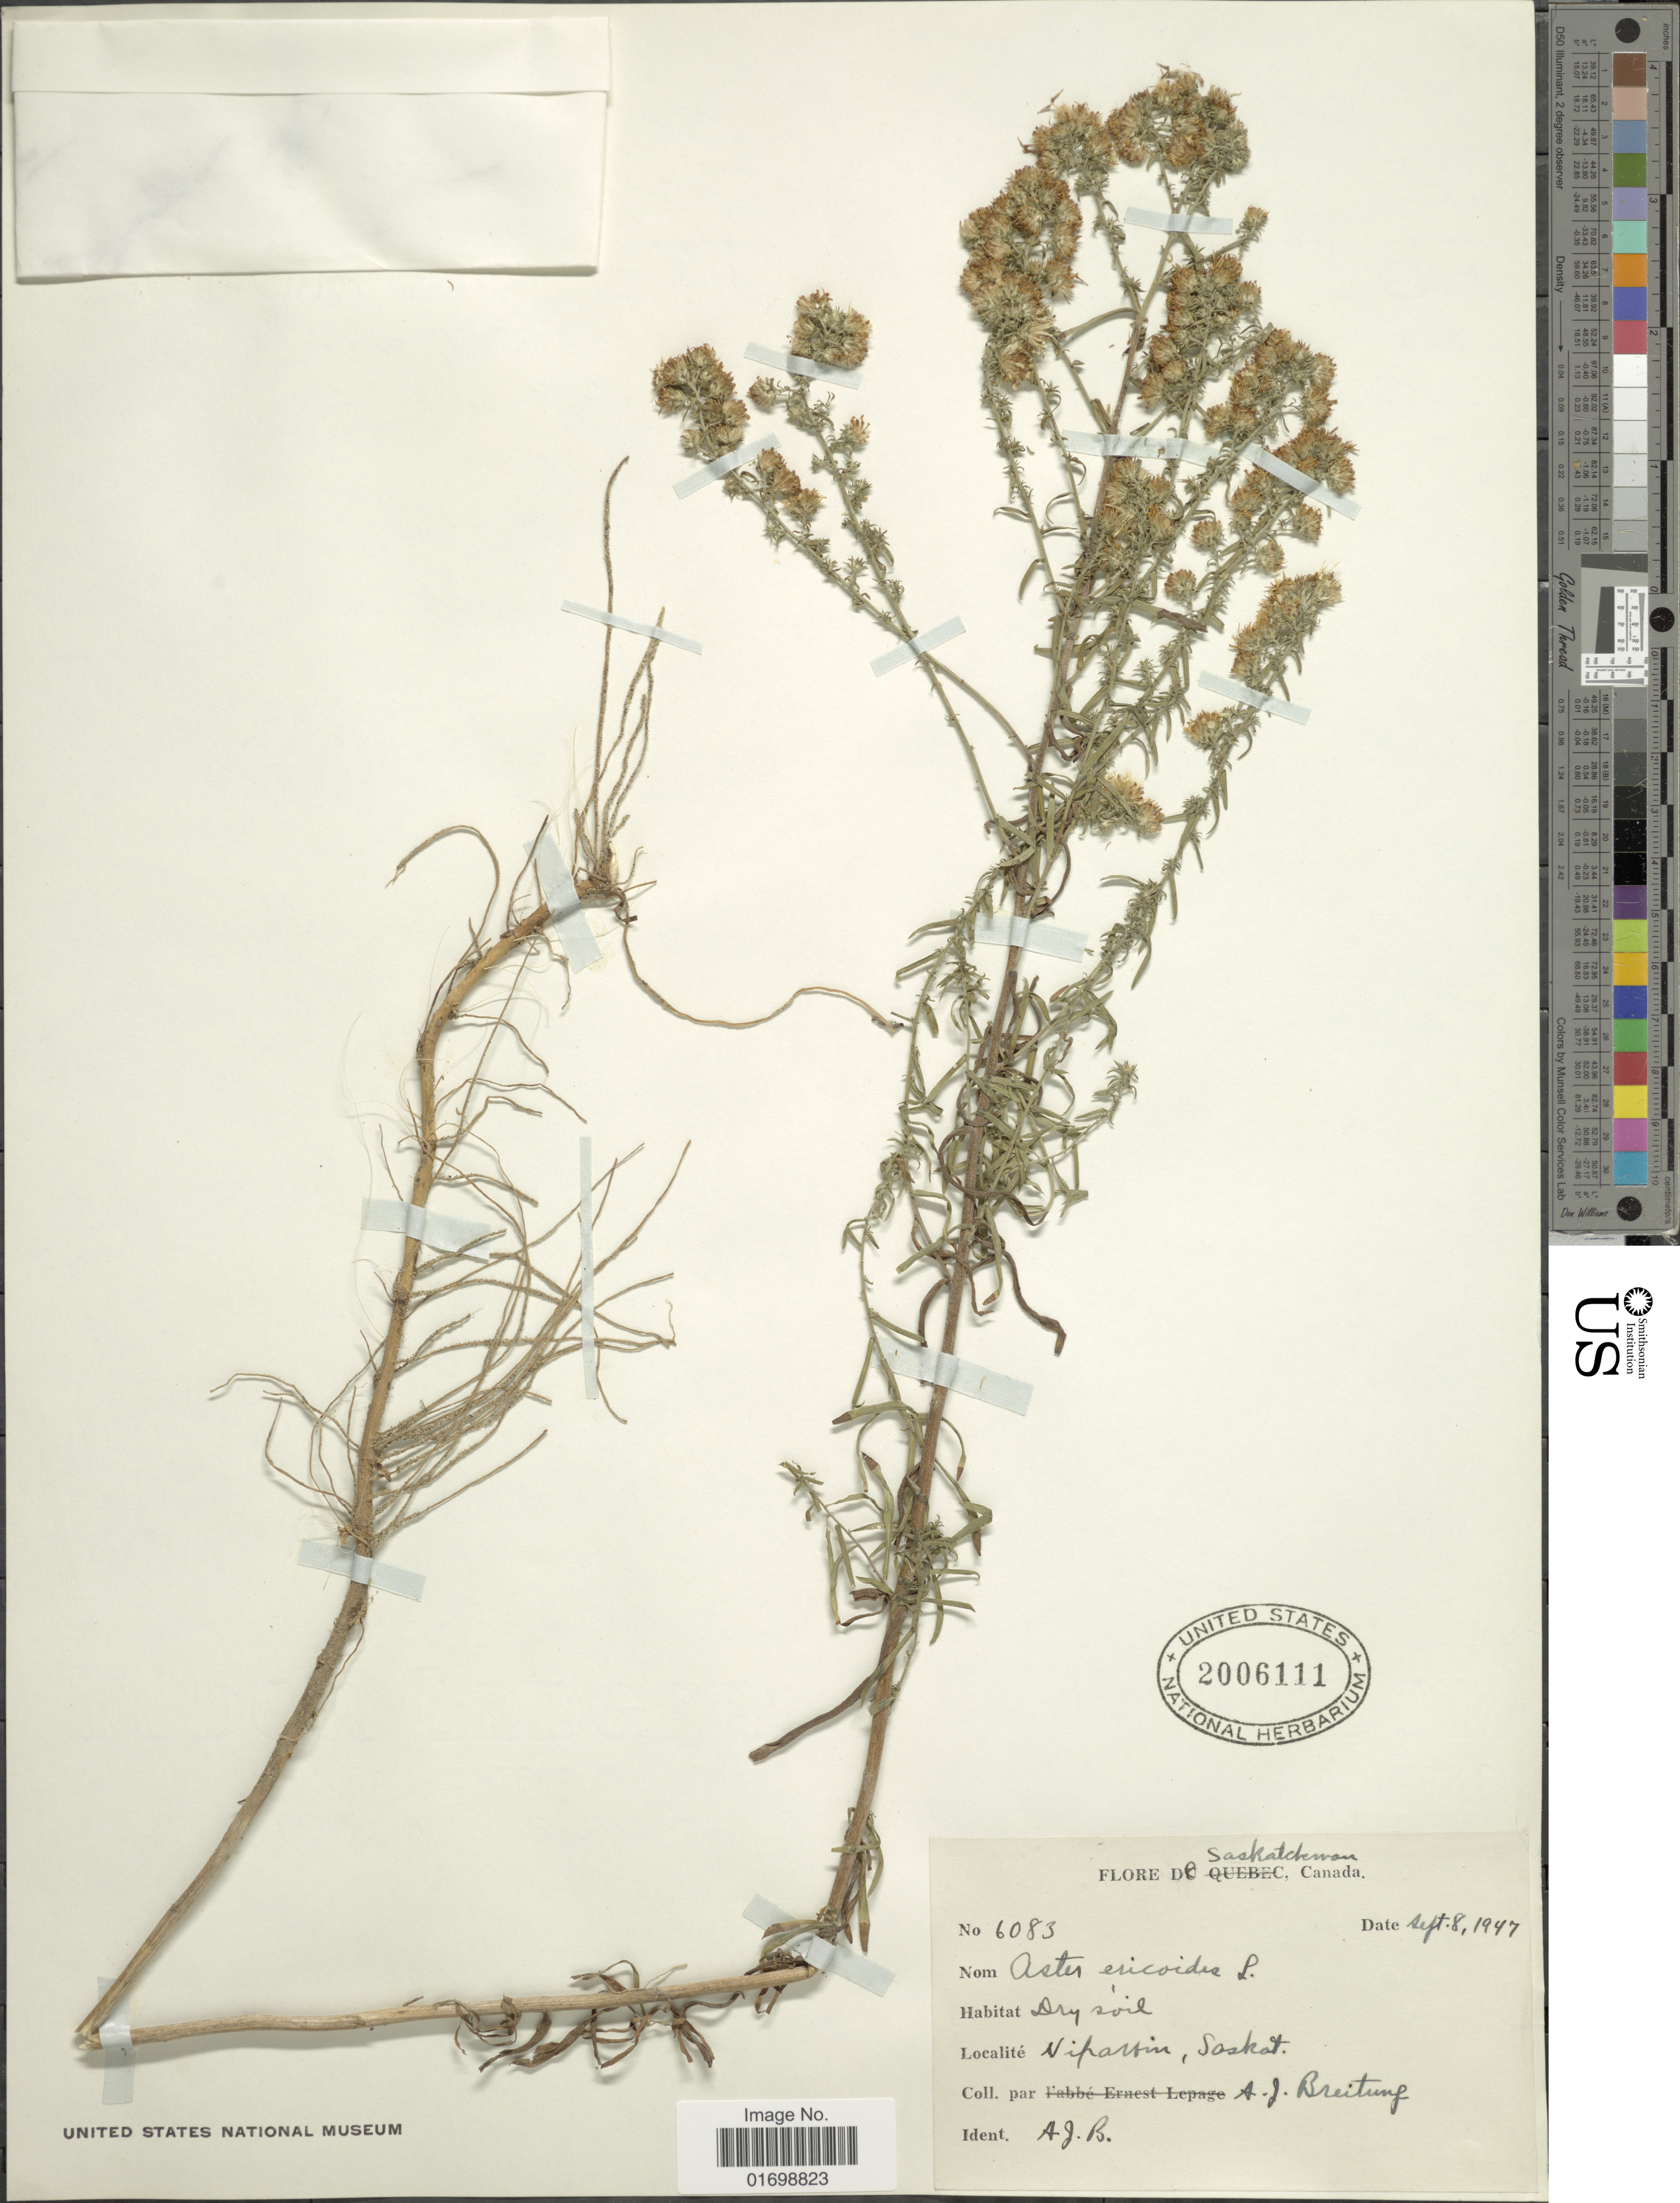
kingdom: Plantae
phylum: Tracheophyta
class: Magnoliopsida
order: Asterales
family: Asteraceae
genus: Symphyotrichum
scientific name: Symphyotrichum ericoides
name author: (L.) G.L. Nesom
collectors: A. Breitung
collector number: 6083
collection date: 1947-09-08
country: Canada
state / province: Saskatchewan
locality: Niparsin, Saskat.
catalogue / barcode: US 2006111